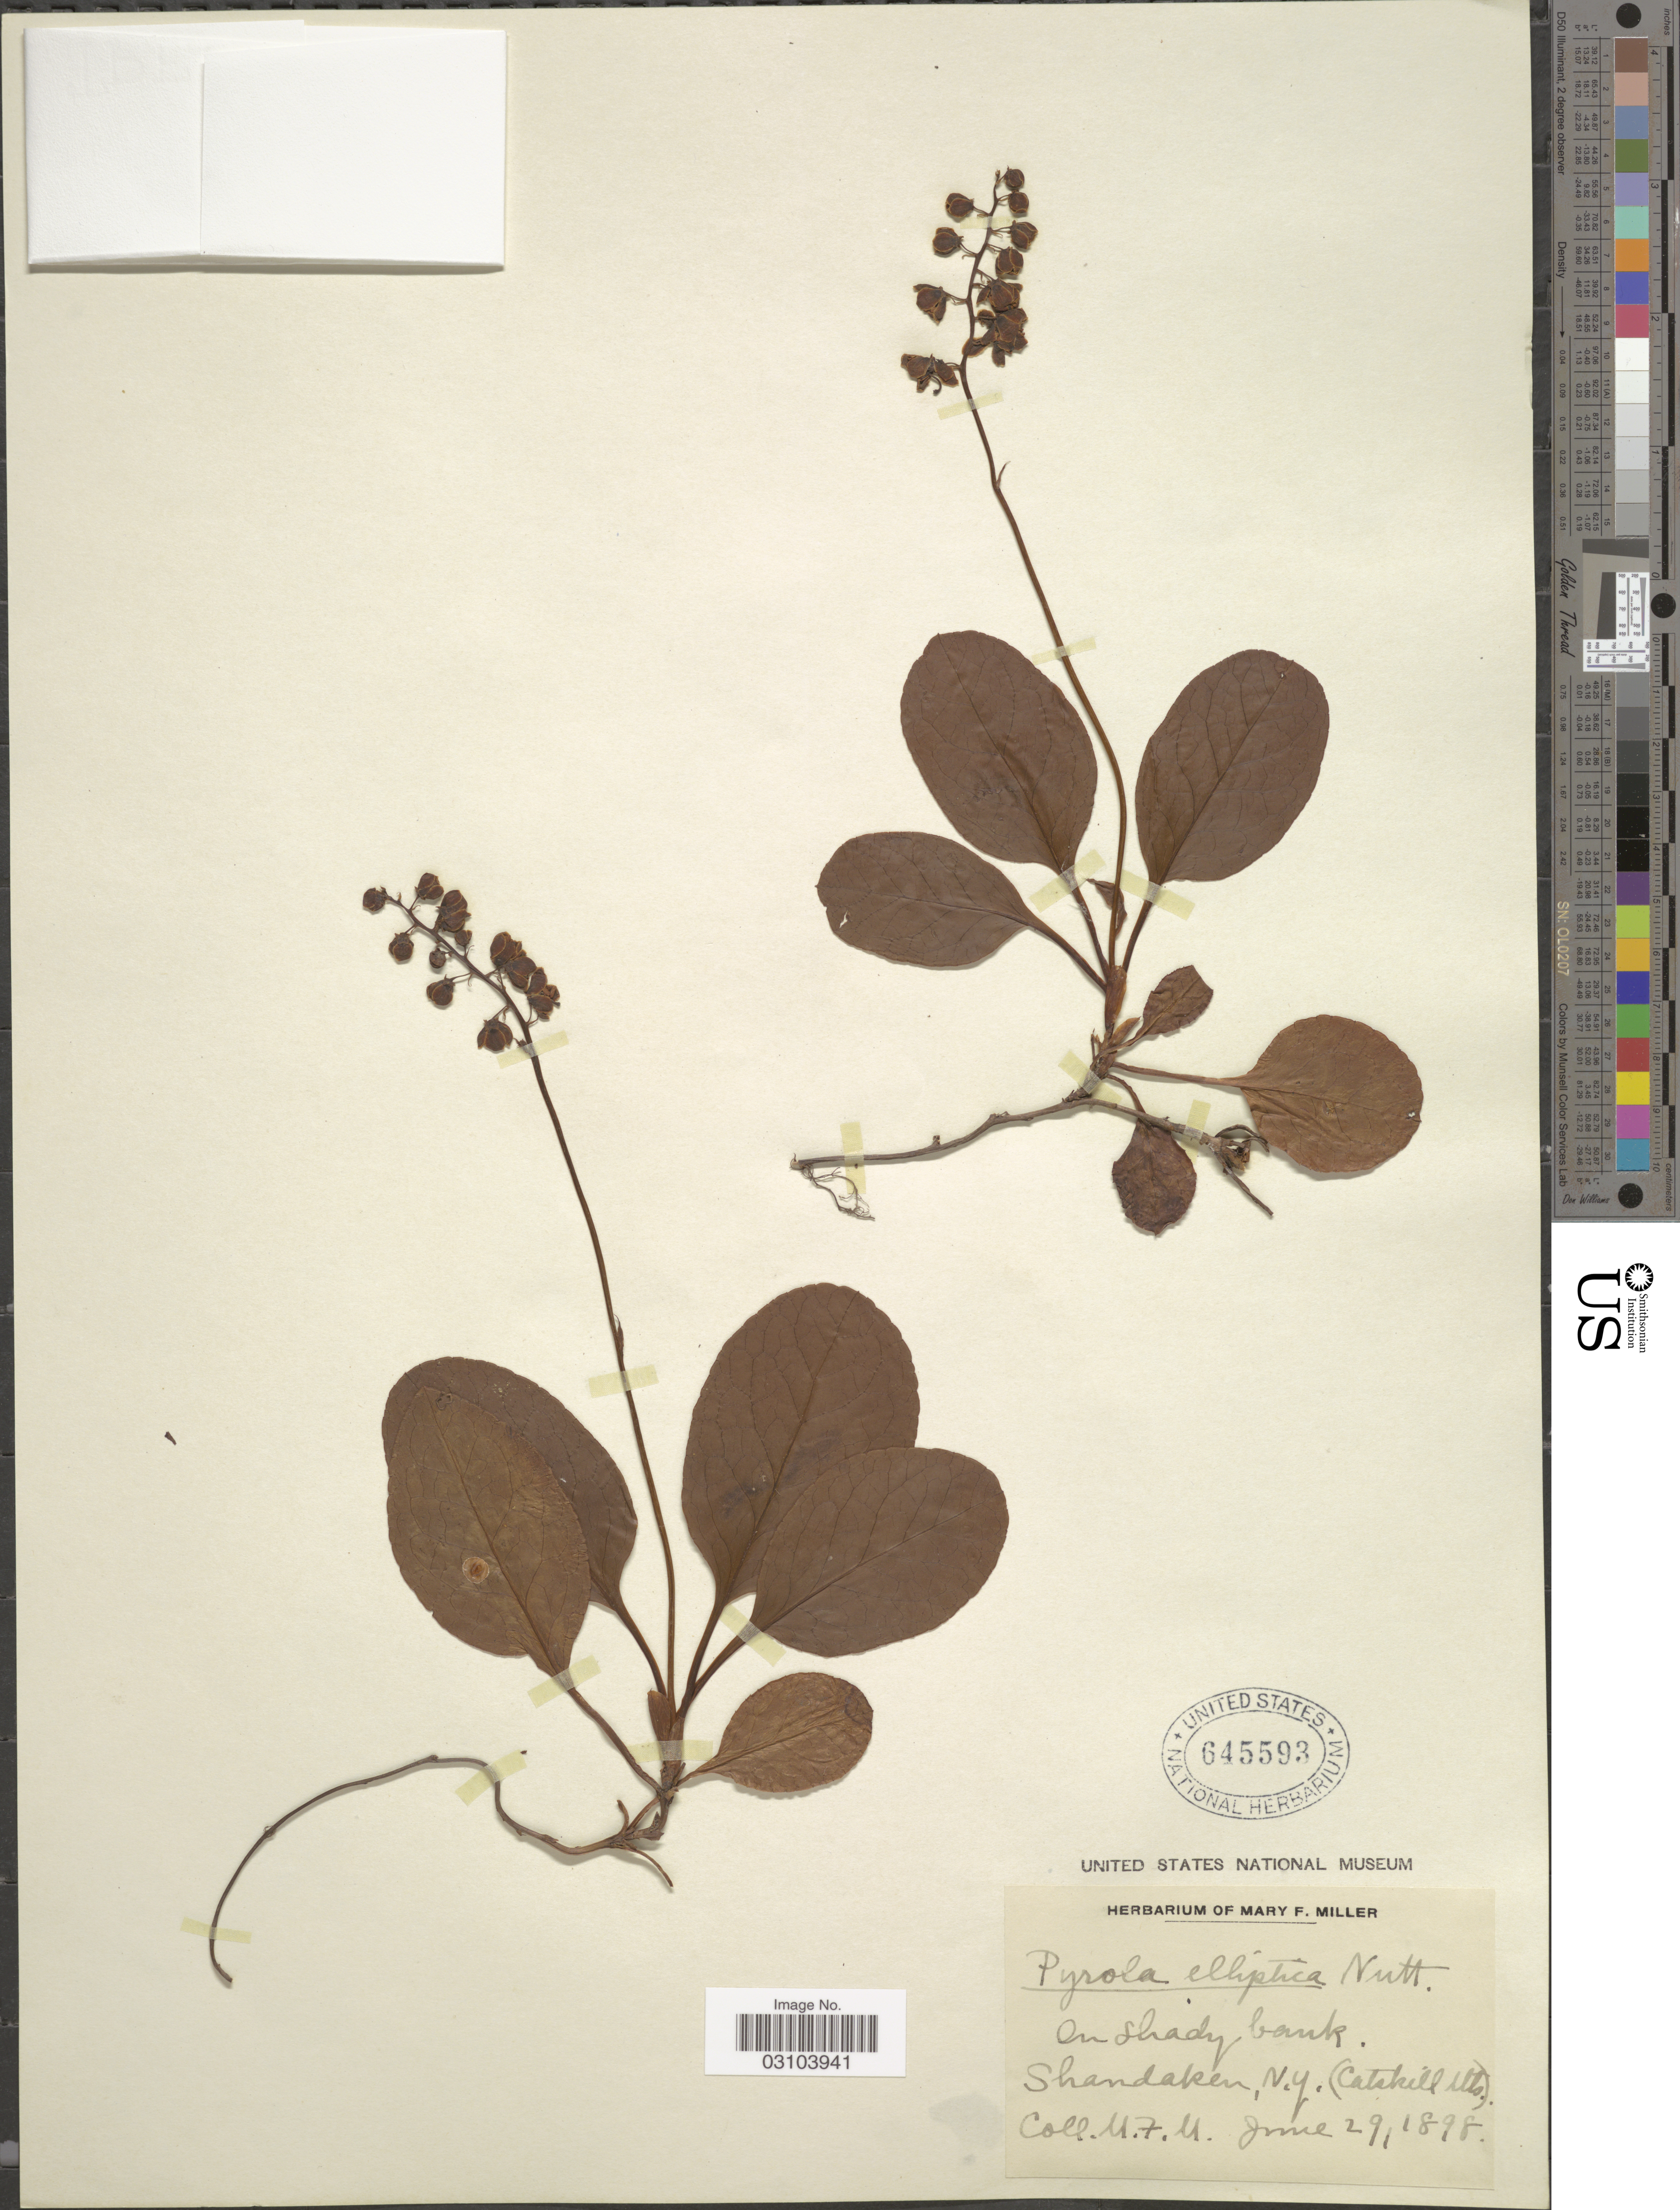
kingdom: Plantae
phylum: Tracheophyta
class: Magnoliopsida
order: Ericales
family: Ericaceae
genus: Pyrola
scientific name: Pyrola elliptica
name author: Nutt.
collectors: M. Miller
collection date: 1898-06-29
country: United States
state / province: New York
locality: Shandaken, N. Y. (Catskill Mts.).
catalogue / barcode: US 645593